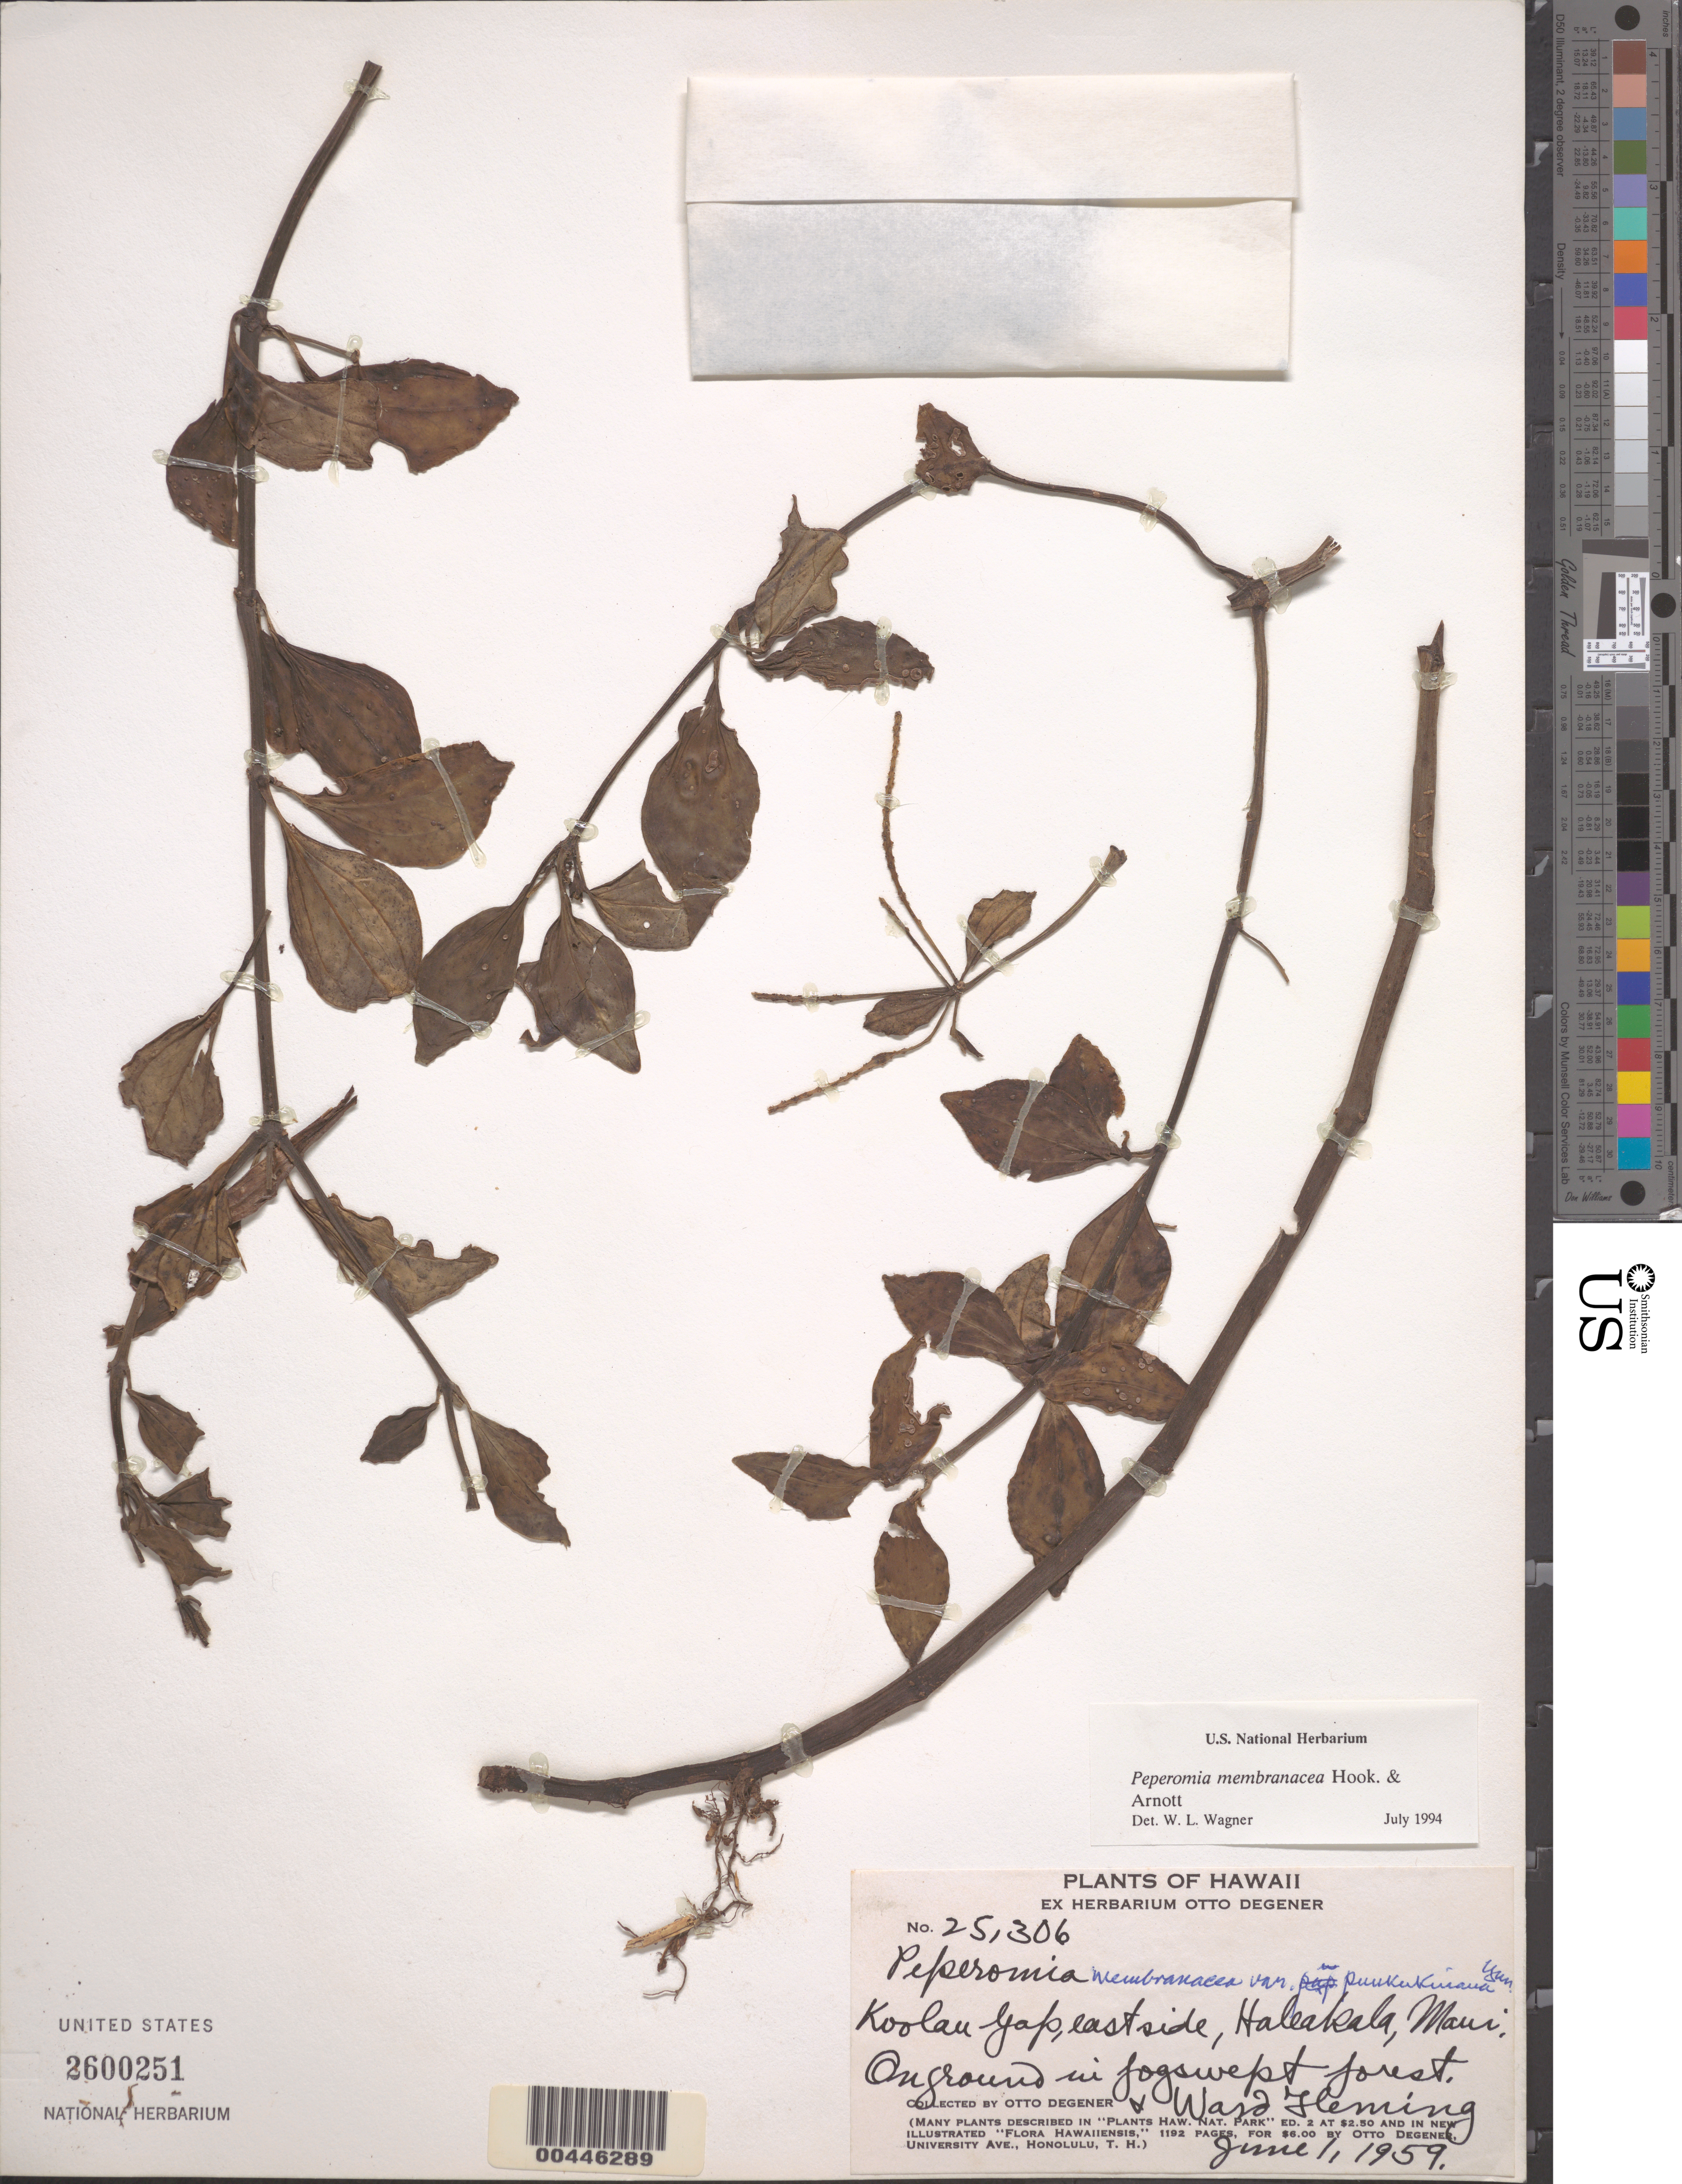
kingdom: Plantae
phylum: Tracheophyta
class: Magnoliopsida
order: Piperales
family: Piperaceae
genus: Peperomia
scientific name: Peperomia membranacea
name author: Hook. & Arn.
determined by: Wagner, W. L., (BOT), Smithsonian Institution - National Museum of Natural History (UNITED STATES)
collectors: O. Degener & W. Fleming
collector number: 25306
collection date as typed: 1 Jun 1959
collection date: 1959-06-01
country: United States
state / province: Hawaii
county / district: Maui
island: Maui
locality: Koolau Gap, E side, Haleakala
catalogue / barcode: US 2600251